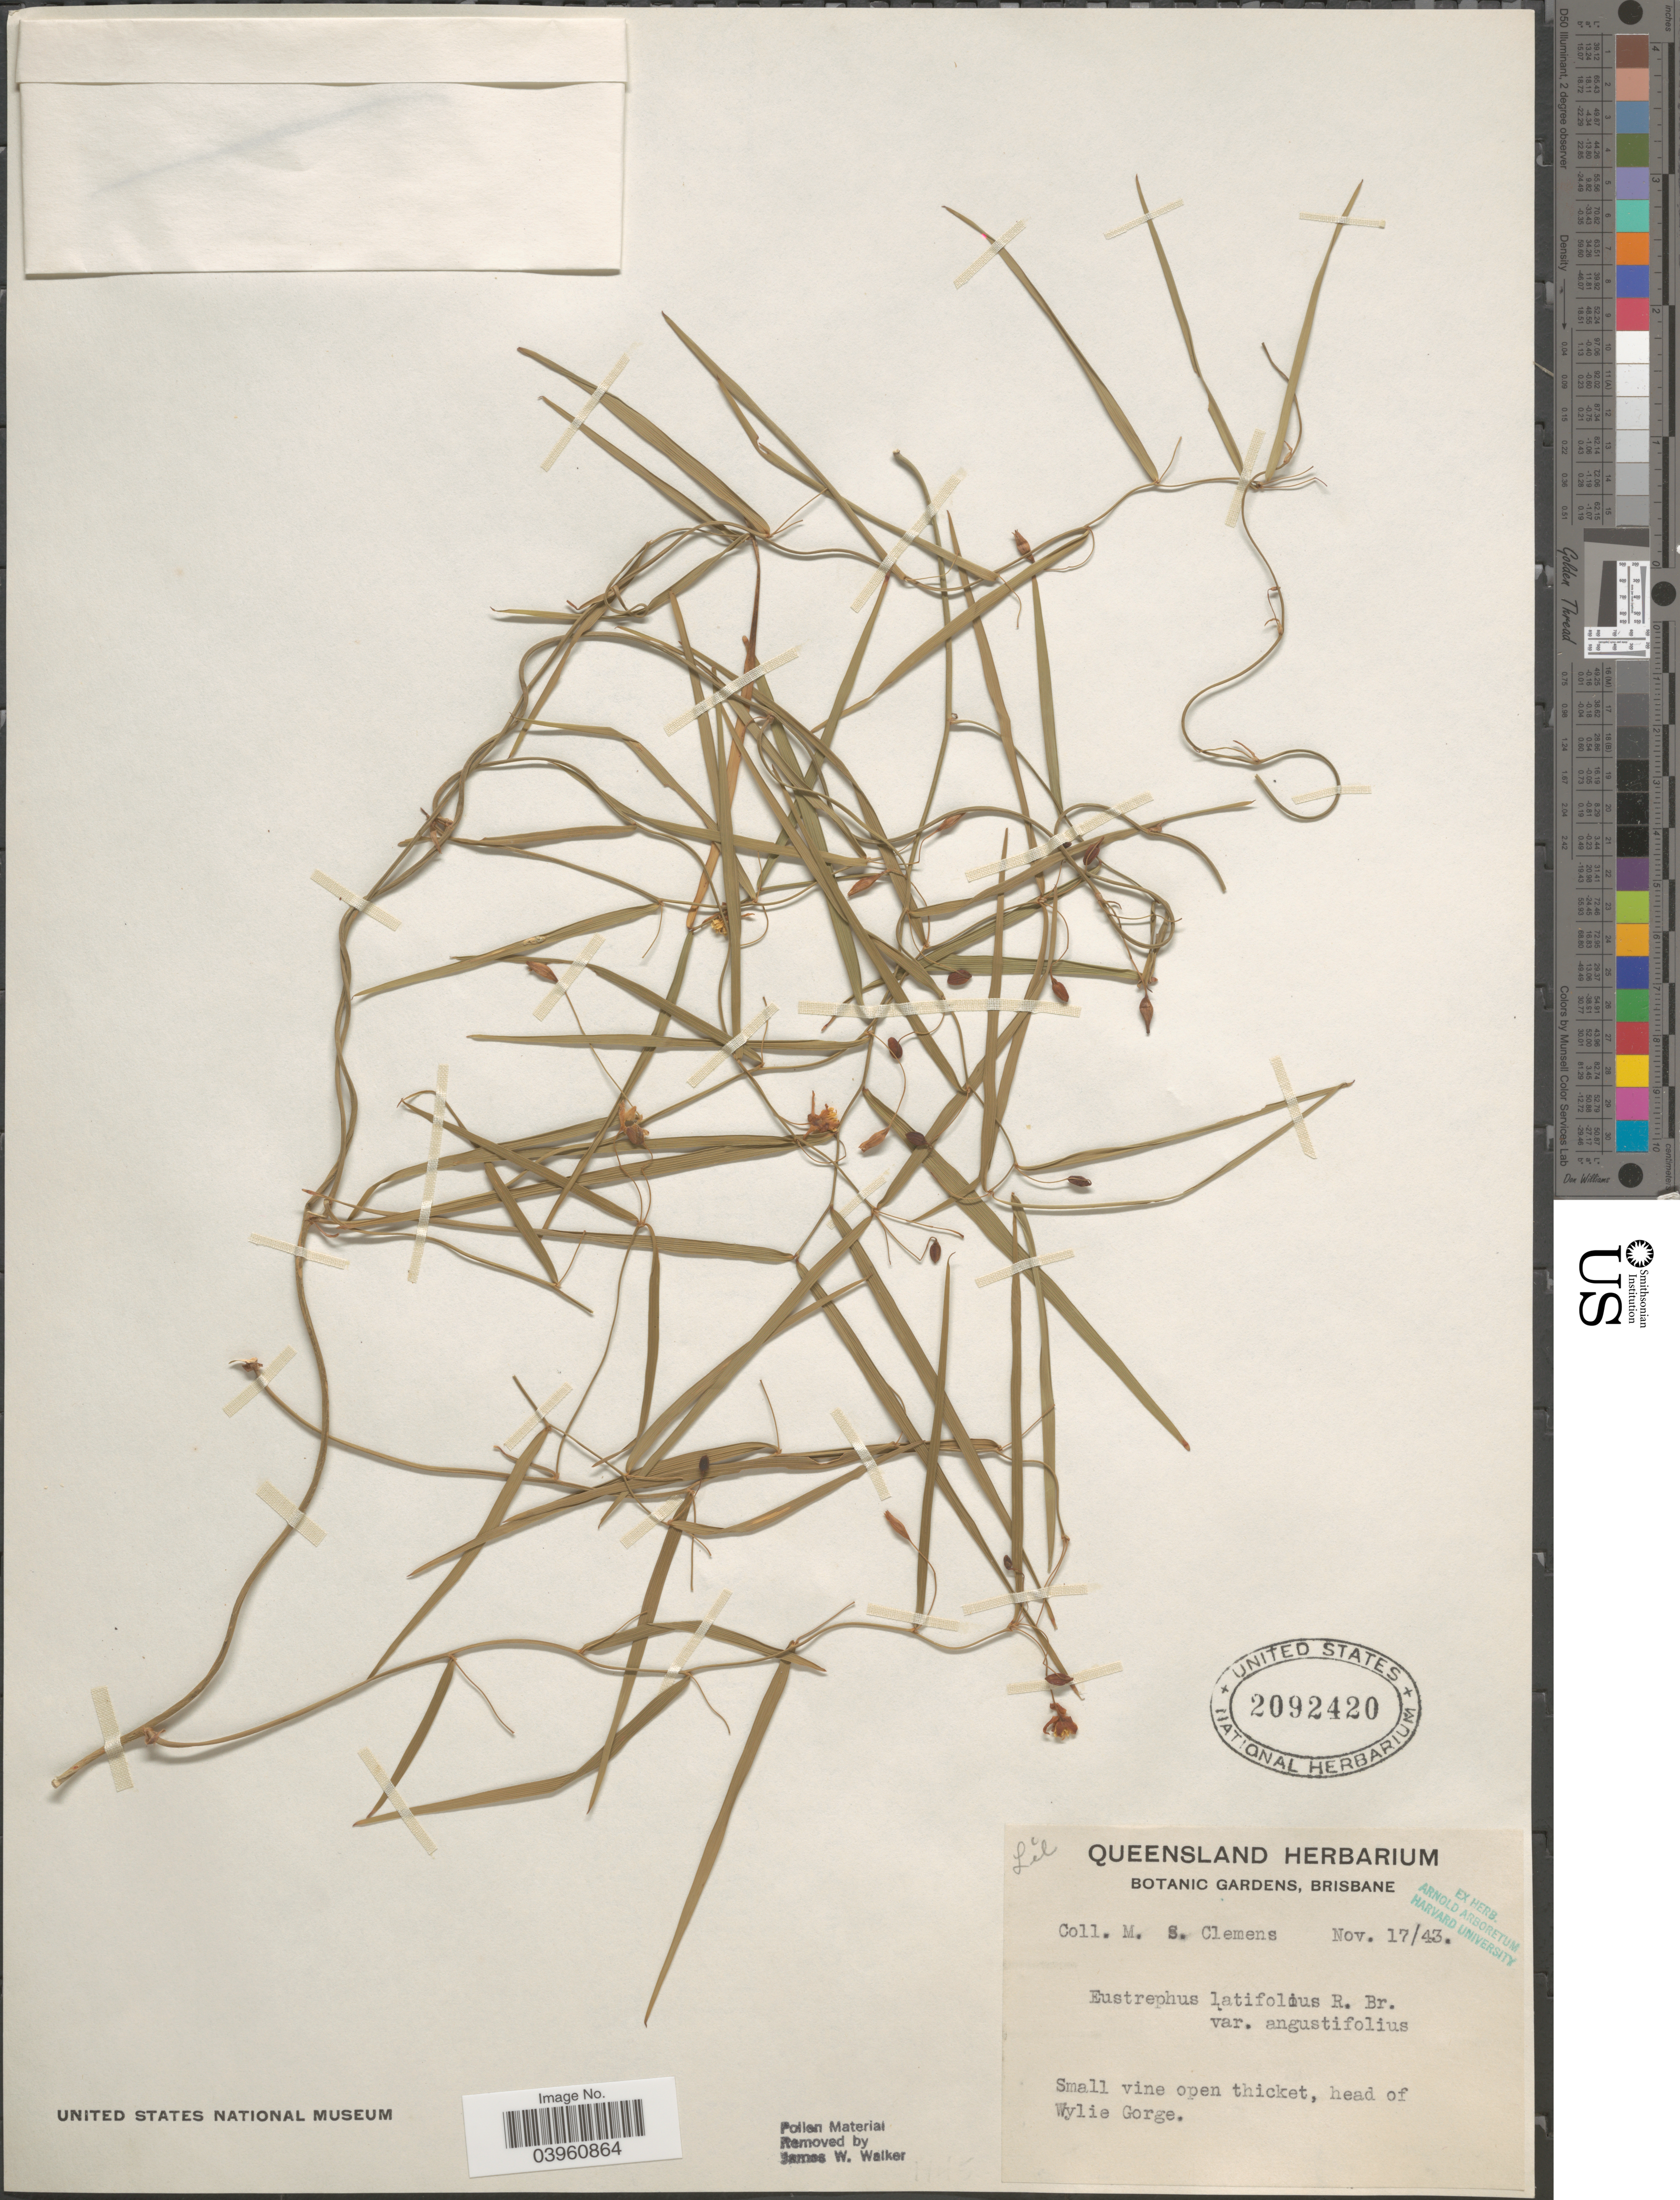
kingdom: Plantae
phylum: Tracheophyta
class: Liliopsida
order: Asparagales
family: Asparagaceae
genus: Eustrephus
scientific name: Eustrephus angustifolius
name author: R. Br.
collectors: M. S. Clemens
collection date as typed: Transcribed d/m/y: 17/11/43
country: Australia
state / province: Queensland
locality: Small vine open thicket, head of Wylie Gorge.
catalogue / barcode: US 2092420